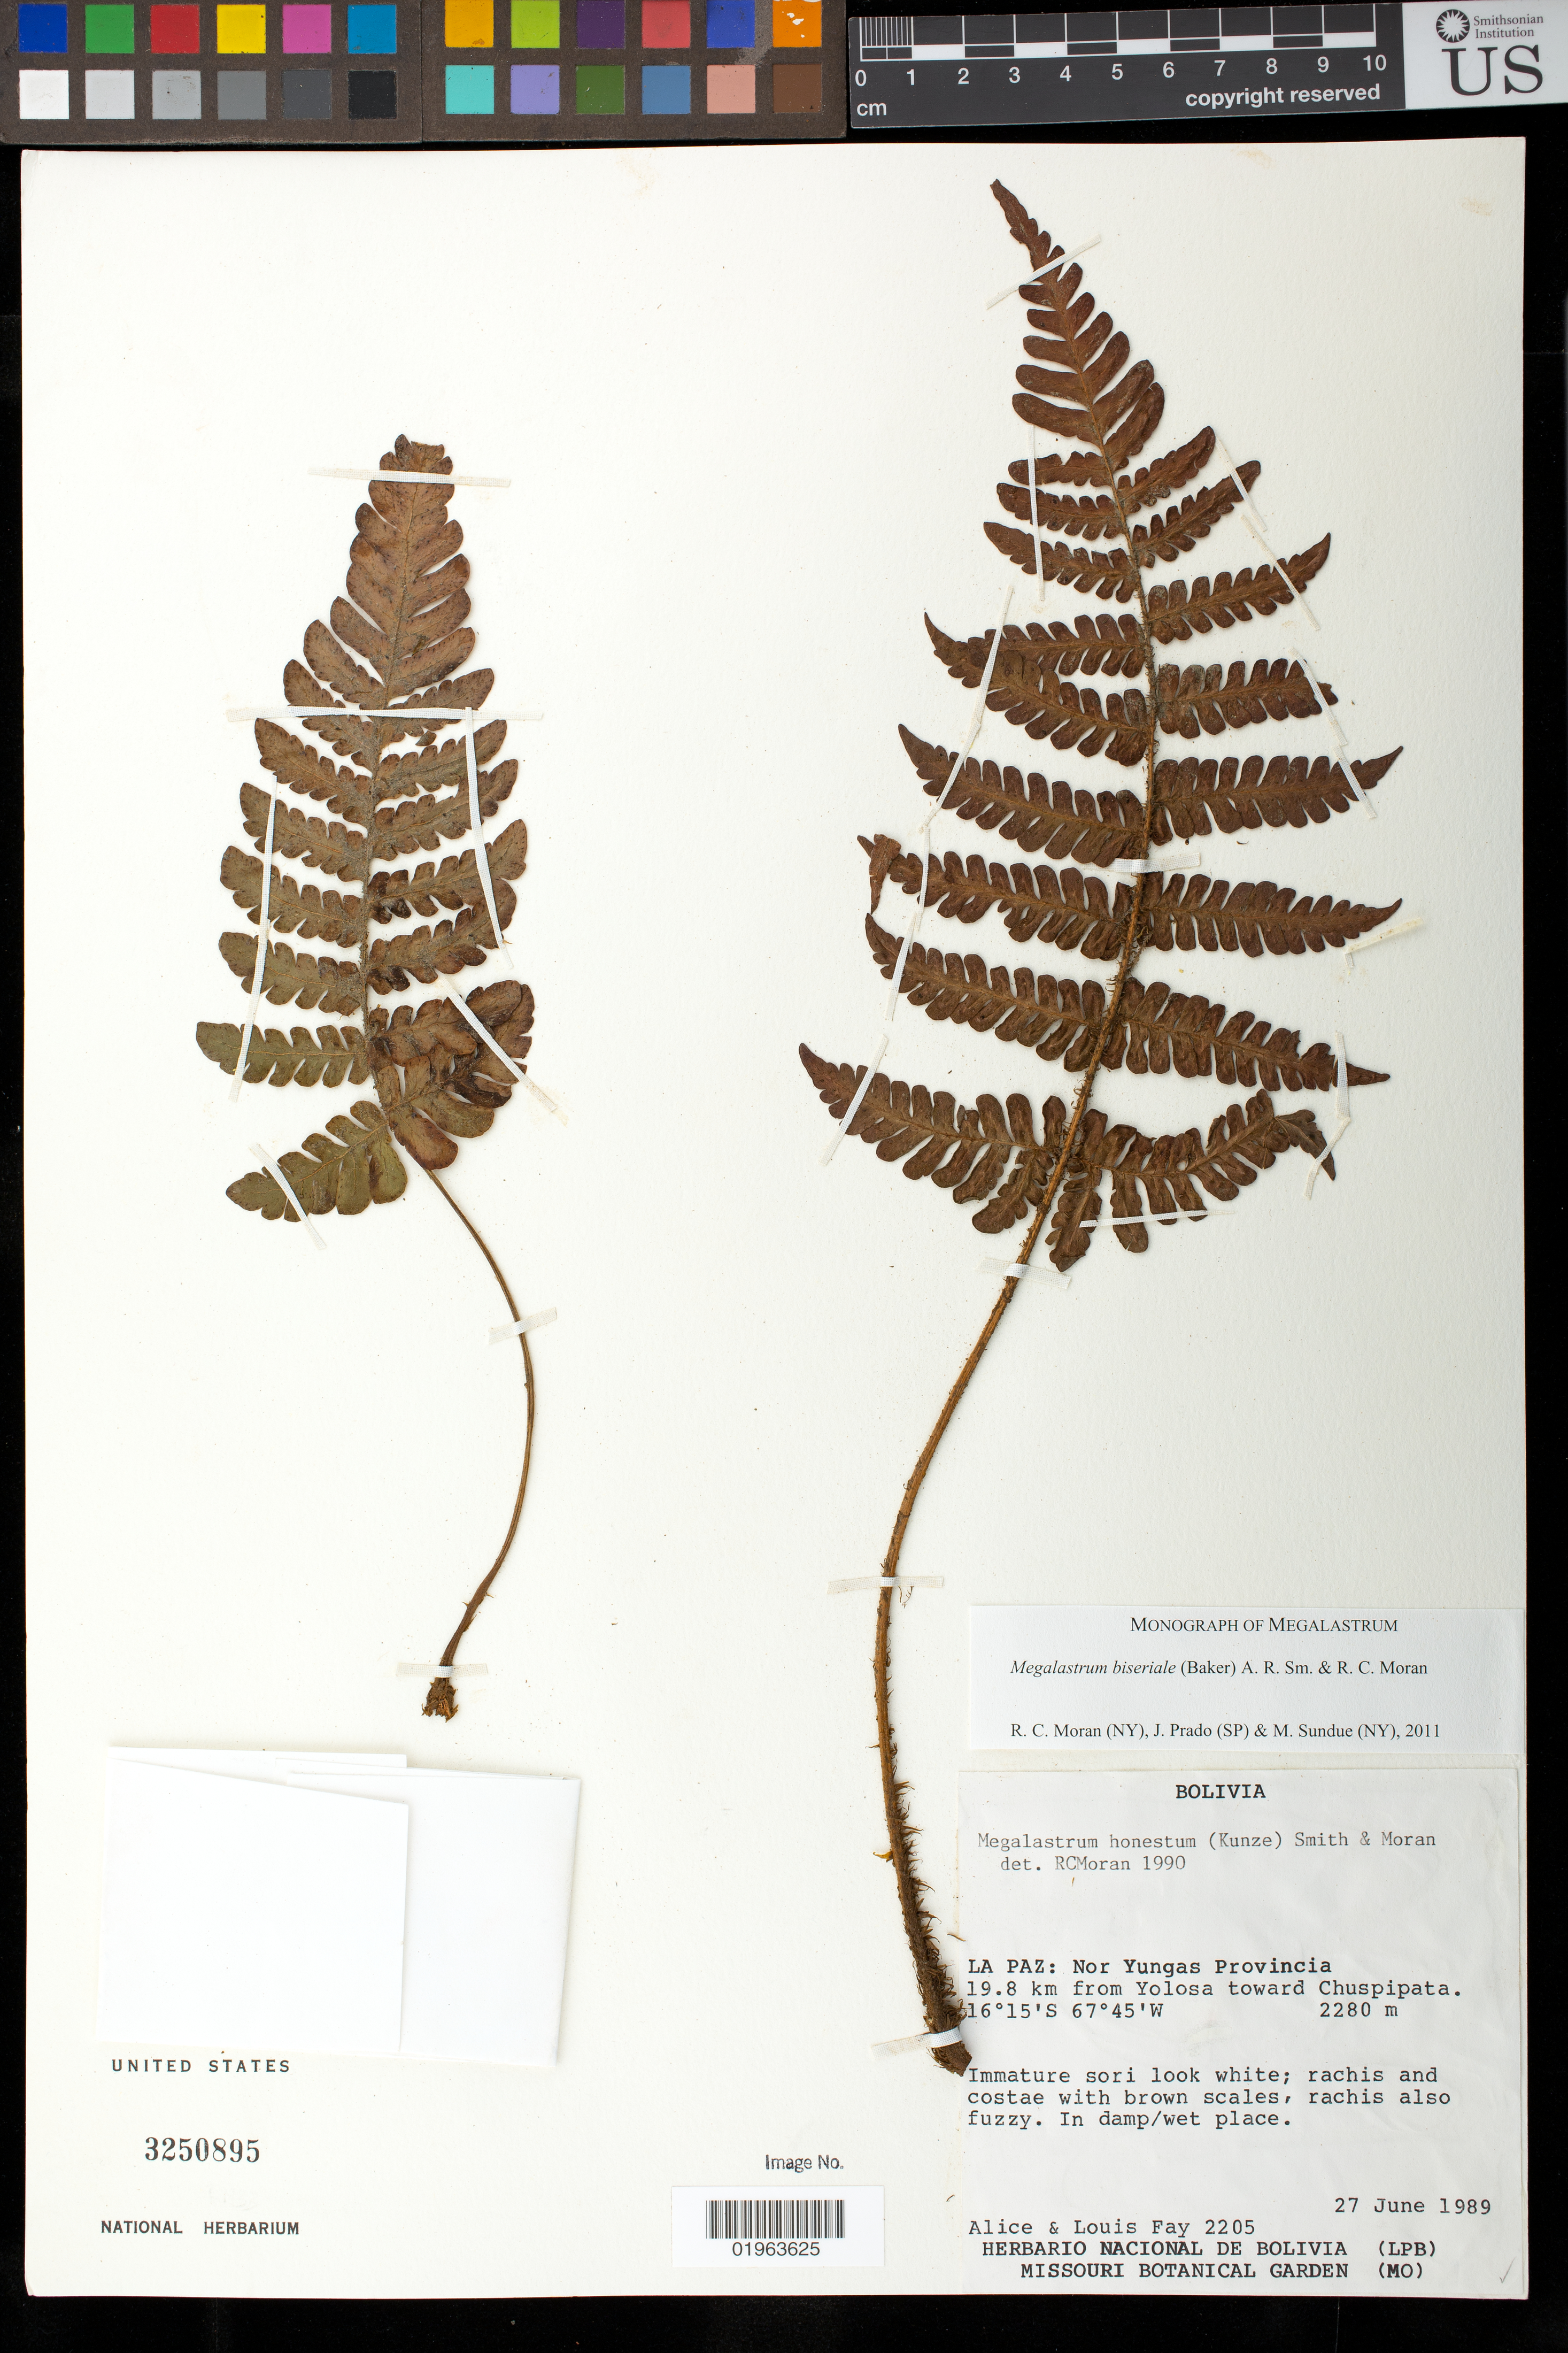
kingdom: Plantae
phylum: Tracheophyta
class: Polypodiopsida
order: Polypodiales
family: Dryopteridaceae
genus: Megalastrum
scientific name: Megalastrum biseriale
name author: (Baker) A.R. Sm. & R.C. Moran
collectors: A. Fay & L. Fay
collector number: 2205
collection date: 1989-06-27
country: Bolivia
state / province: La Paz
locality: Nor Yungas Provincia 19.8 km from Yolosa toward Chuspipata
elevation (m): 2280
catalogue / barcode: US 3250895